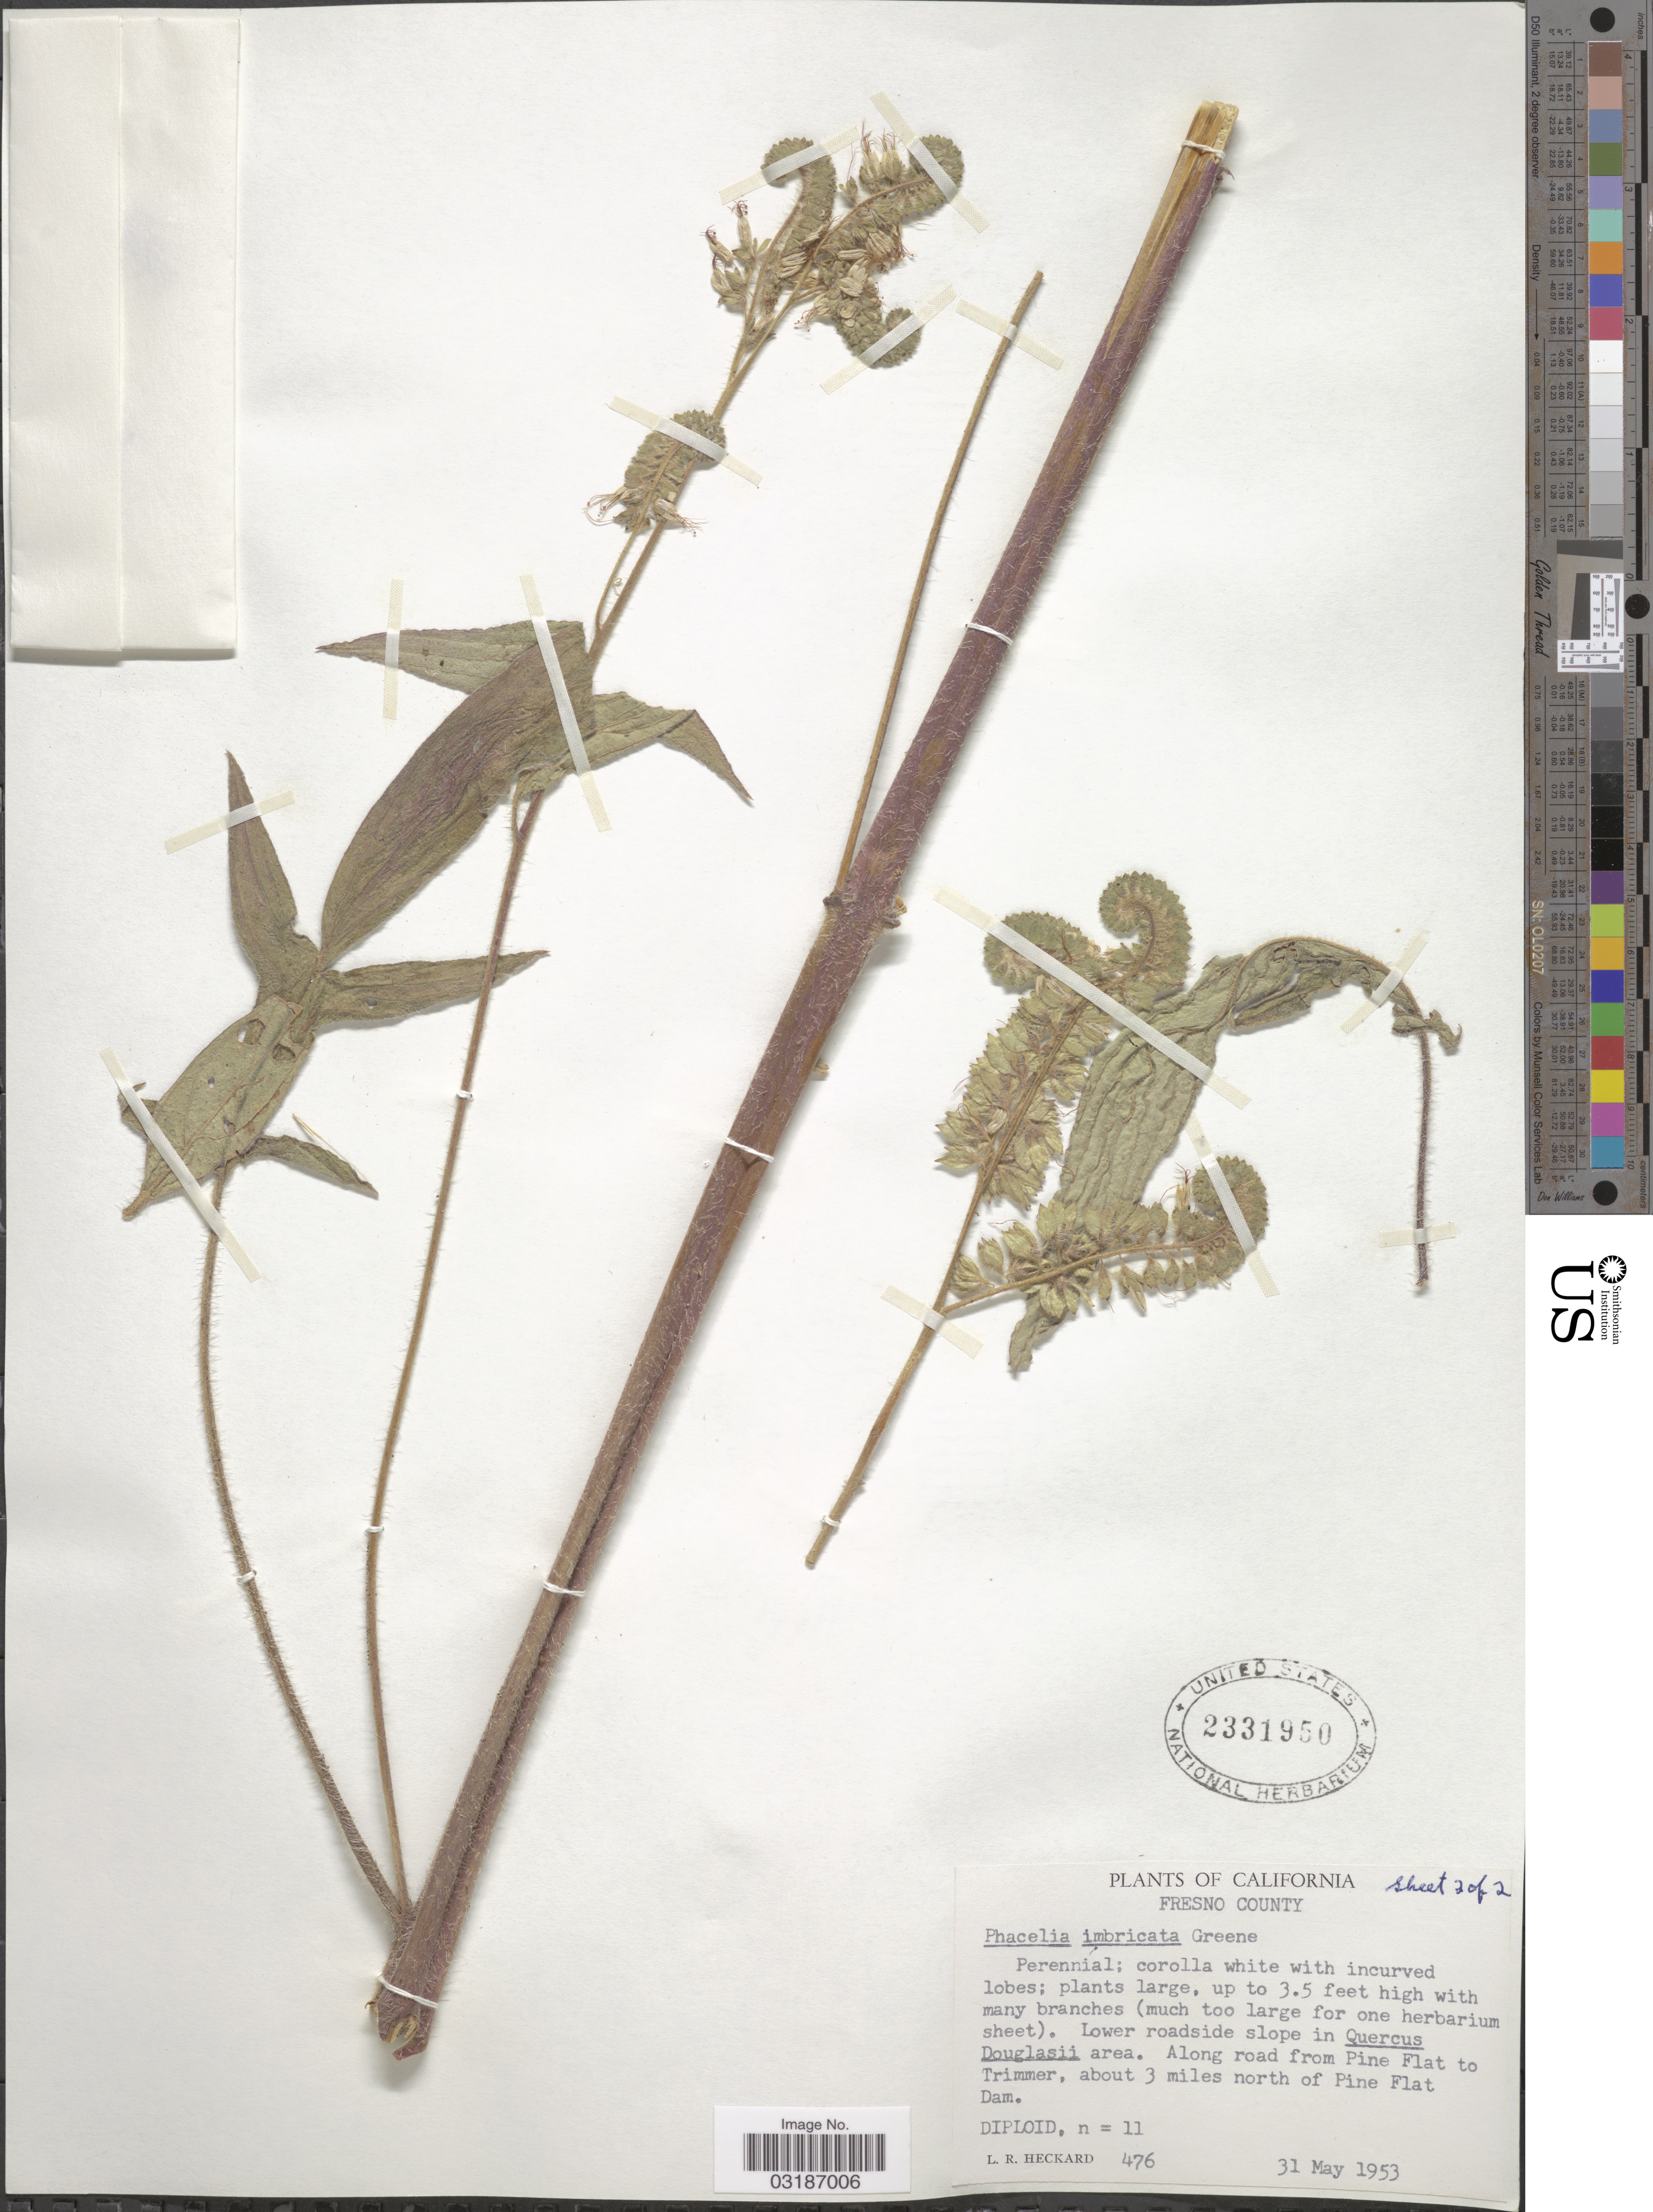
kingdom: Plantae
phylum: Tracheophyta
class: Magnoliopsida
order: Boraginales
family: Hydrophyllaceae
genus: Phacelia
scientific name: Phacelia imbricata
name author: Greene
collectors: L. R. Heckard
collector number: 476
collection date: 1953-05-31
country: United States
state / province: California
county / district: Fresno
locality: Fresno County. Along road from Pine Flat to Trimmer, about 3 miles north of Pine Flat Dam.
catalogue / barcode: US 2331950